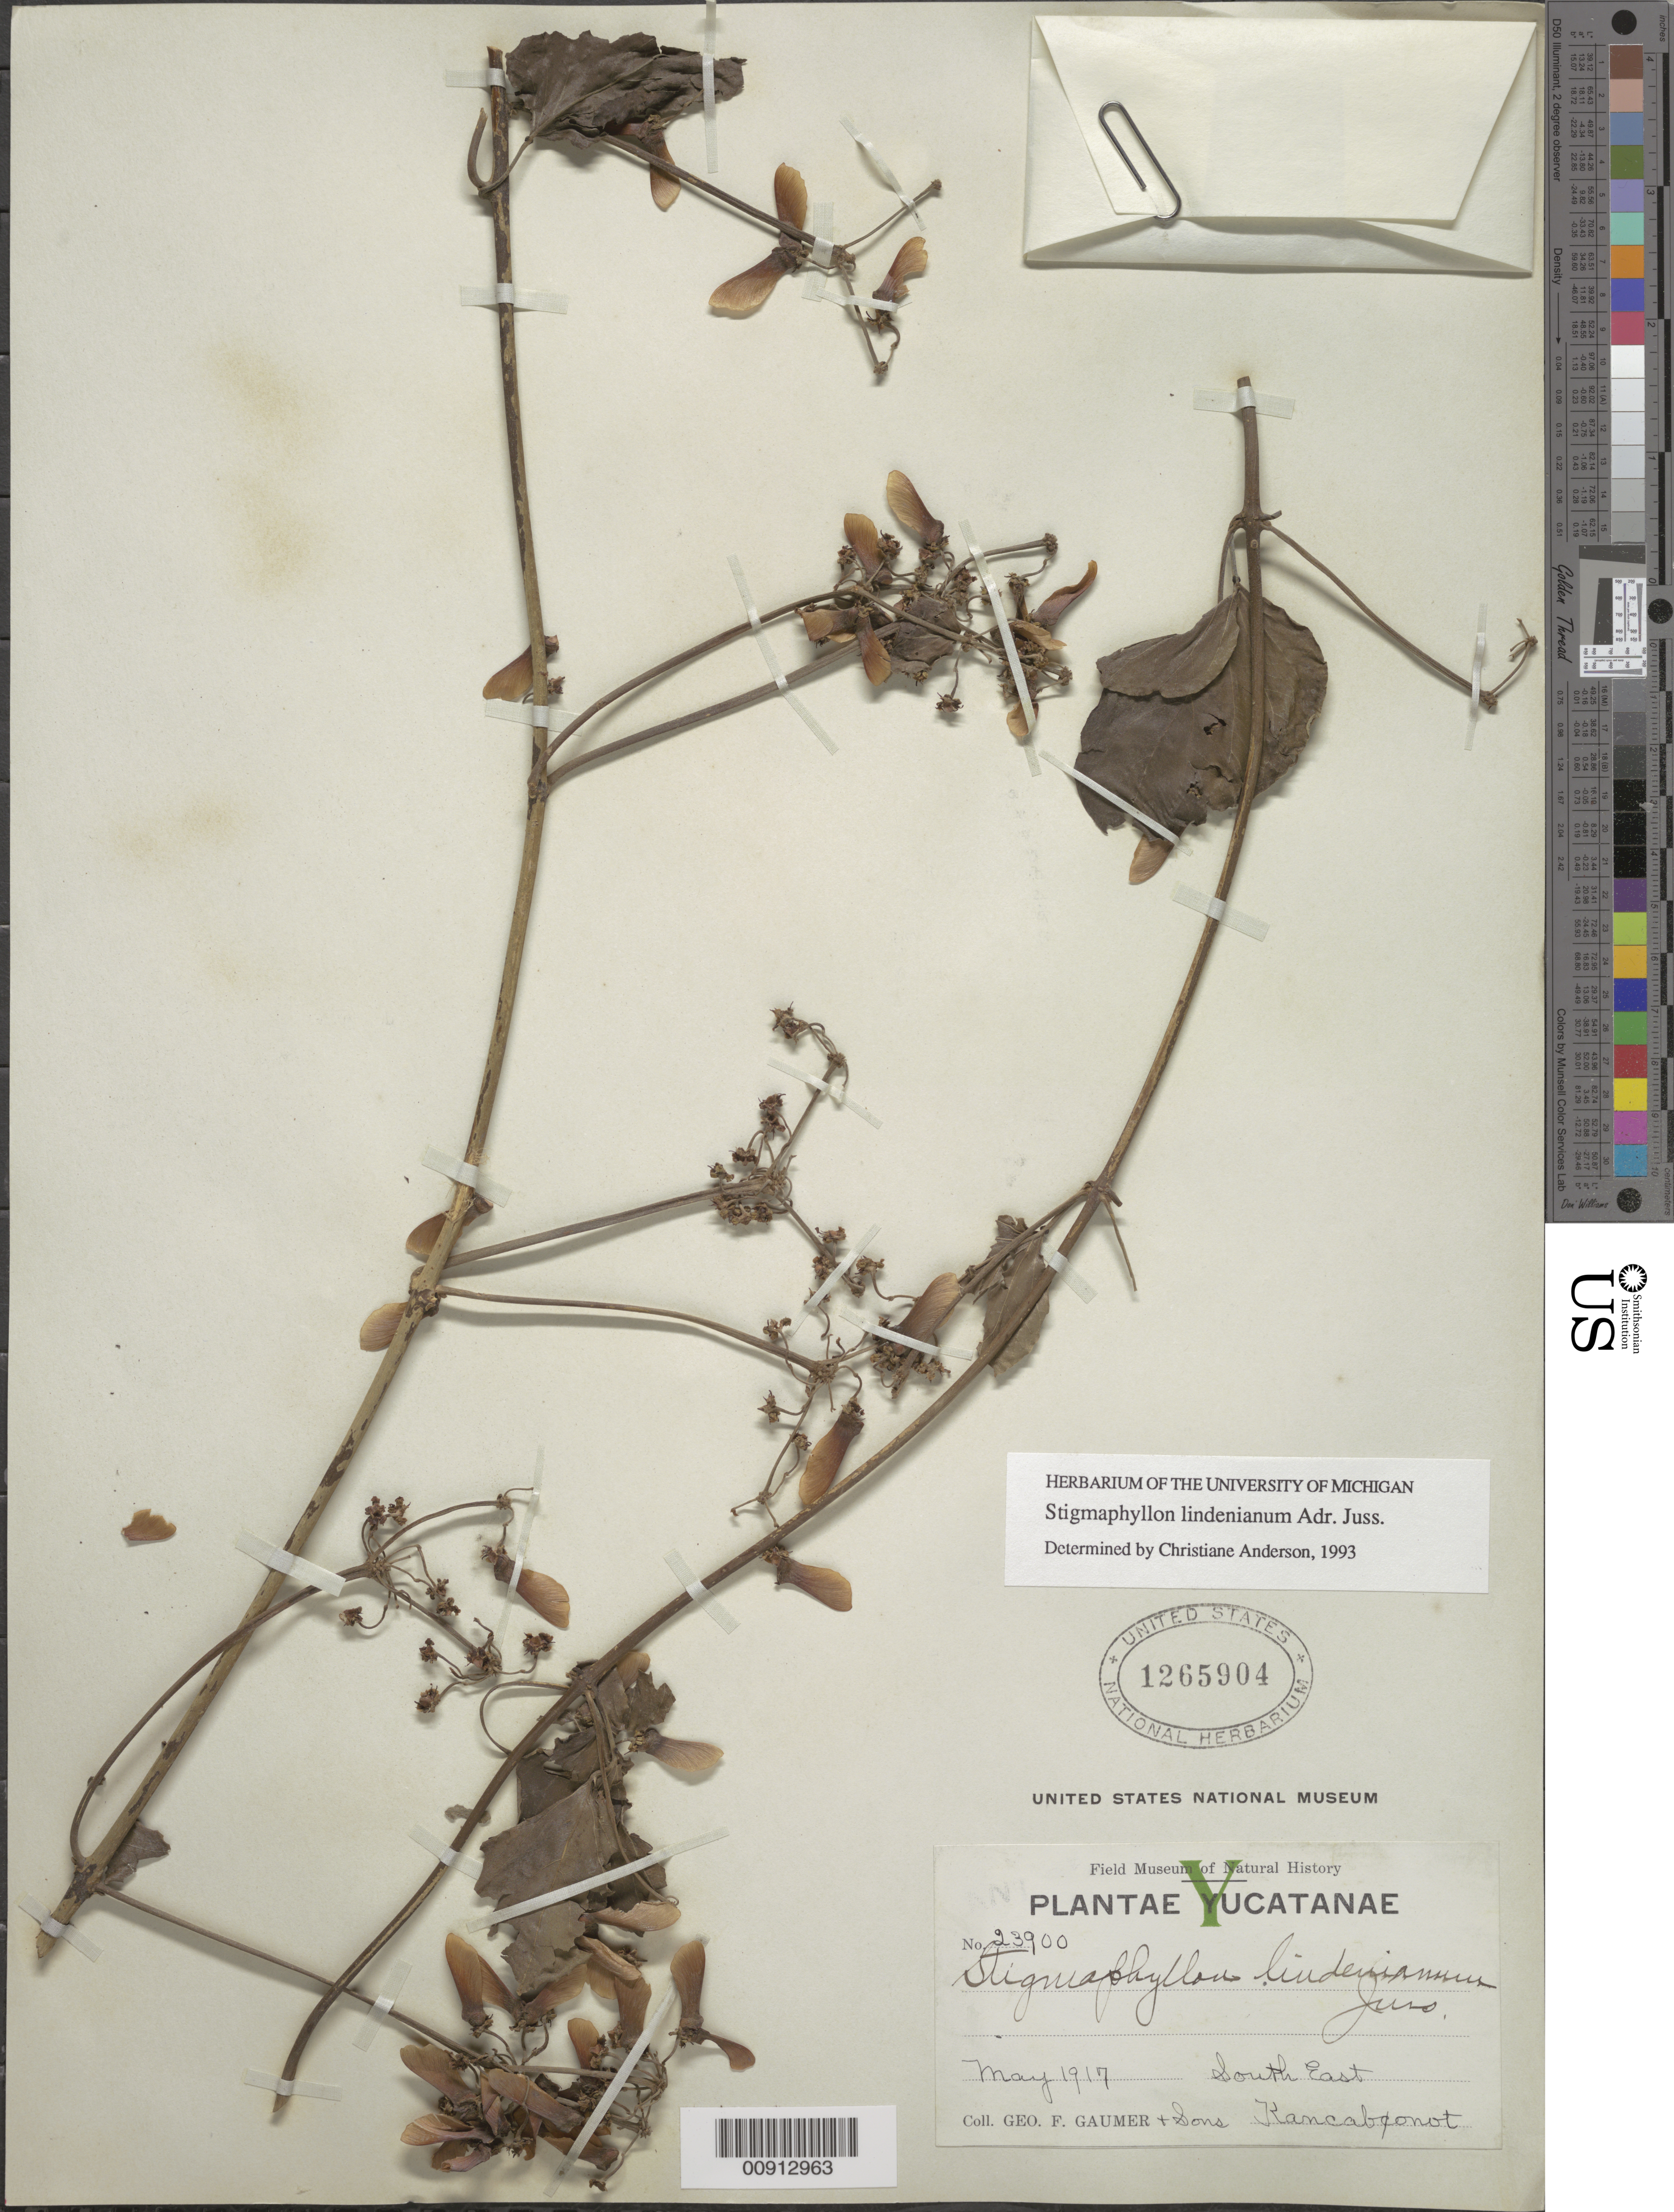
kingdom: Plantae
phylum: Tracheophyta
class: Magnoliopsida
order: Malpighiales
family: Malpighiaceae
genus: Stigmaphyllon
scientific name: Stigmaphyllon lindenianum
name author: A. Juss.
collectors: G. F. Gaumer & et al.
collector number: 23900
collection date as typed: May 1917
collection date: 1917-05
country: Mexico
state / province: Yucatán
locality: South East Kancabonot.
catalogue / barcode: US 1265904